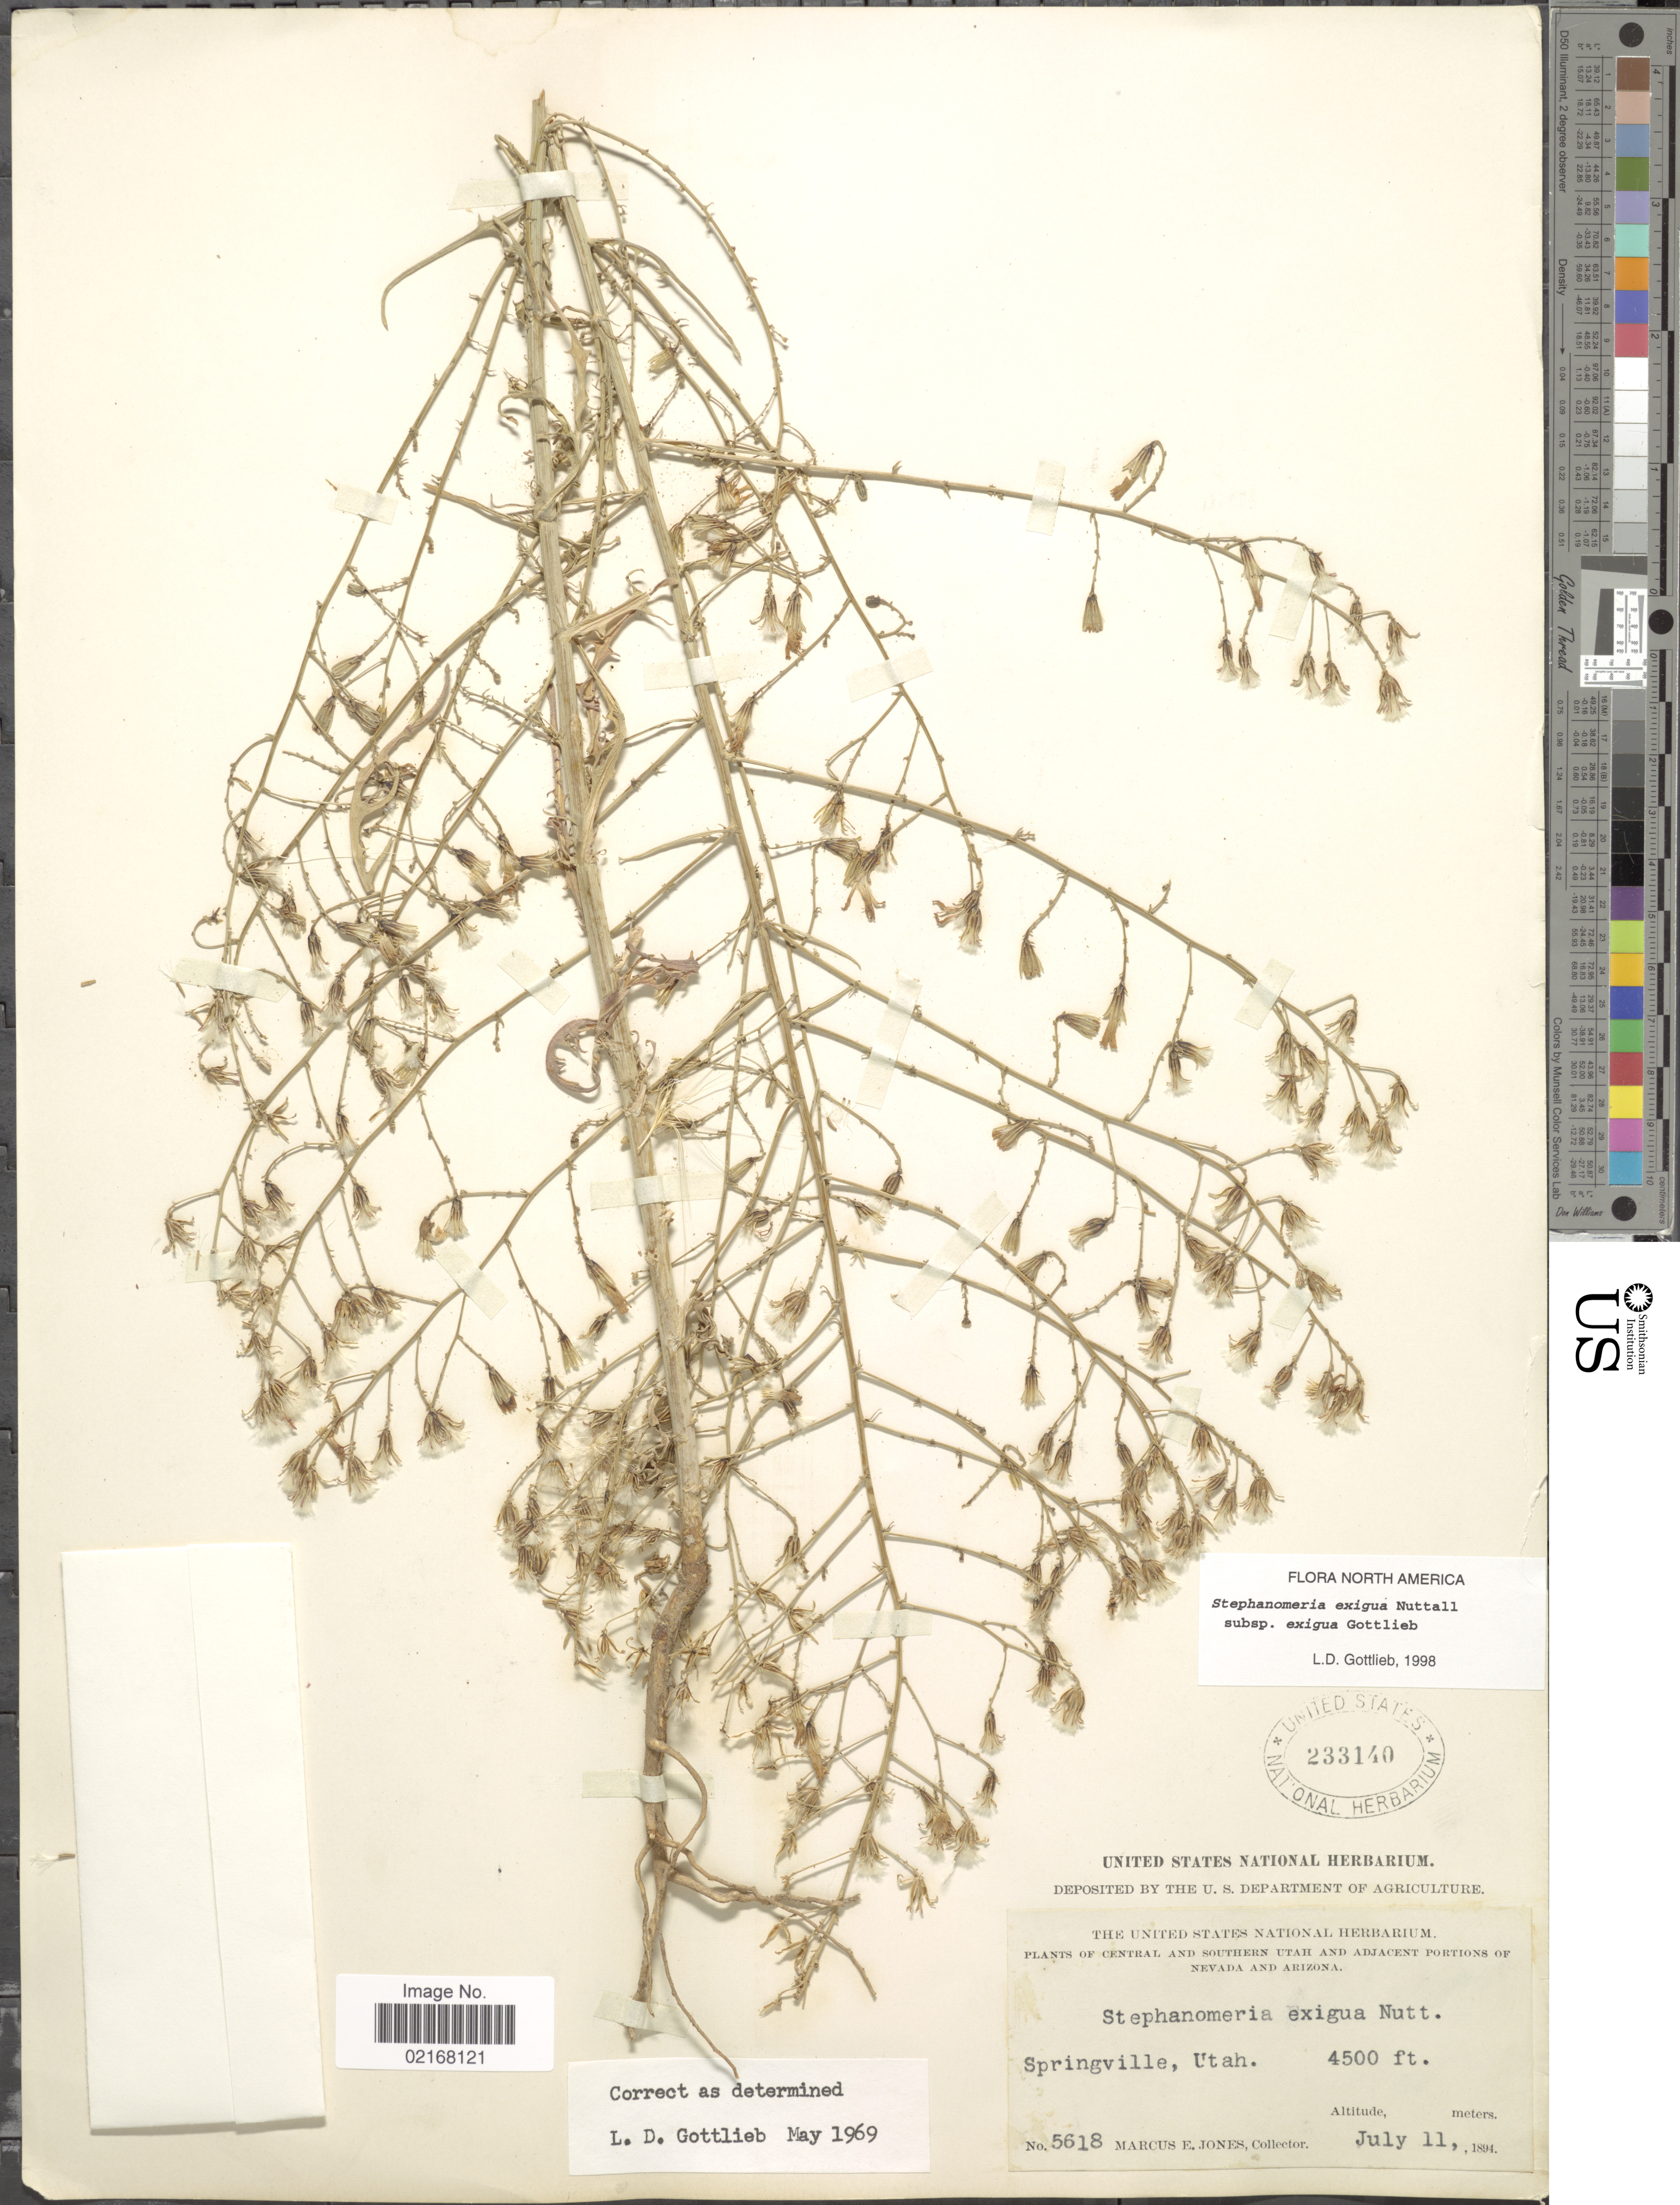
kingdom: Plantae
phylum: Tracheophyta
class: Magnoliopsida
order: Asterales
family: Asteraceae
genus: Stephanomeria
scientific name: Stephanomeria exigua subsp. exigua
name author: Nutt.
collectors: M. E. Jones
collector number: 5618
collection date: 1894-07-11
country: United States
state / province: Utah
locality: Springville, Utah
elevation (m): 1372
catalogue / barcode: US 233140